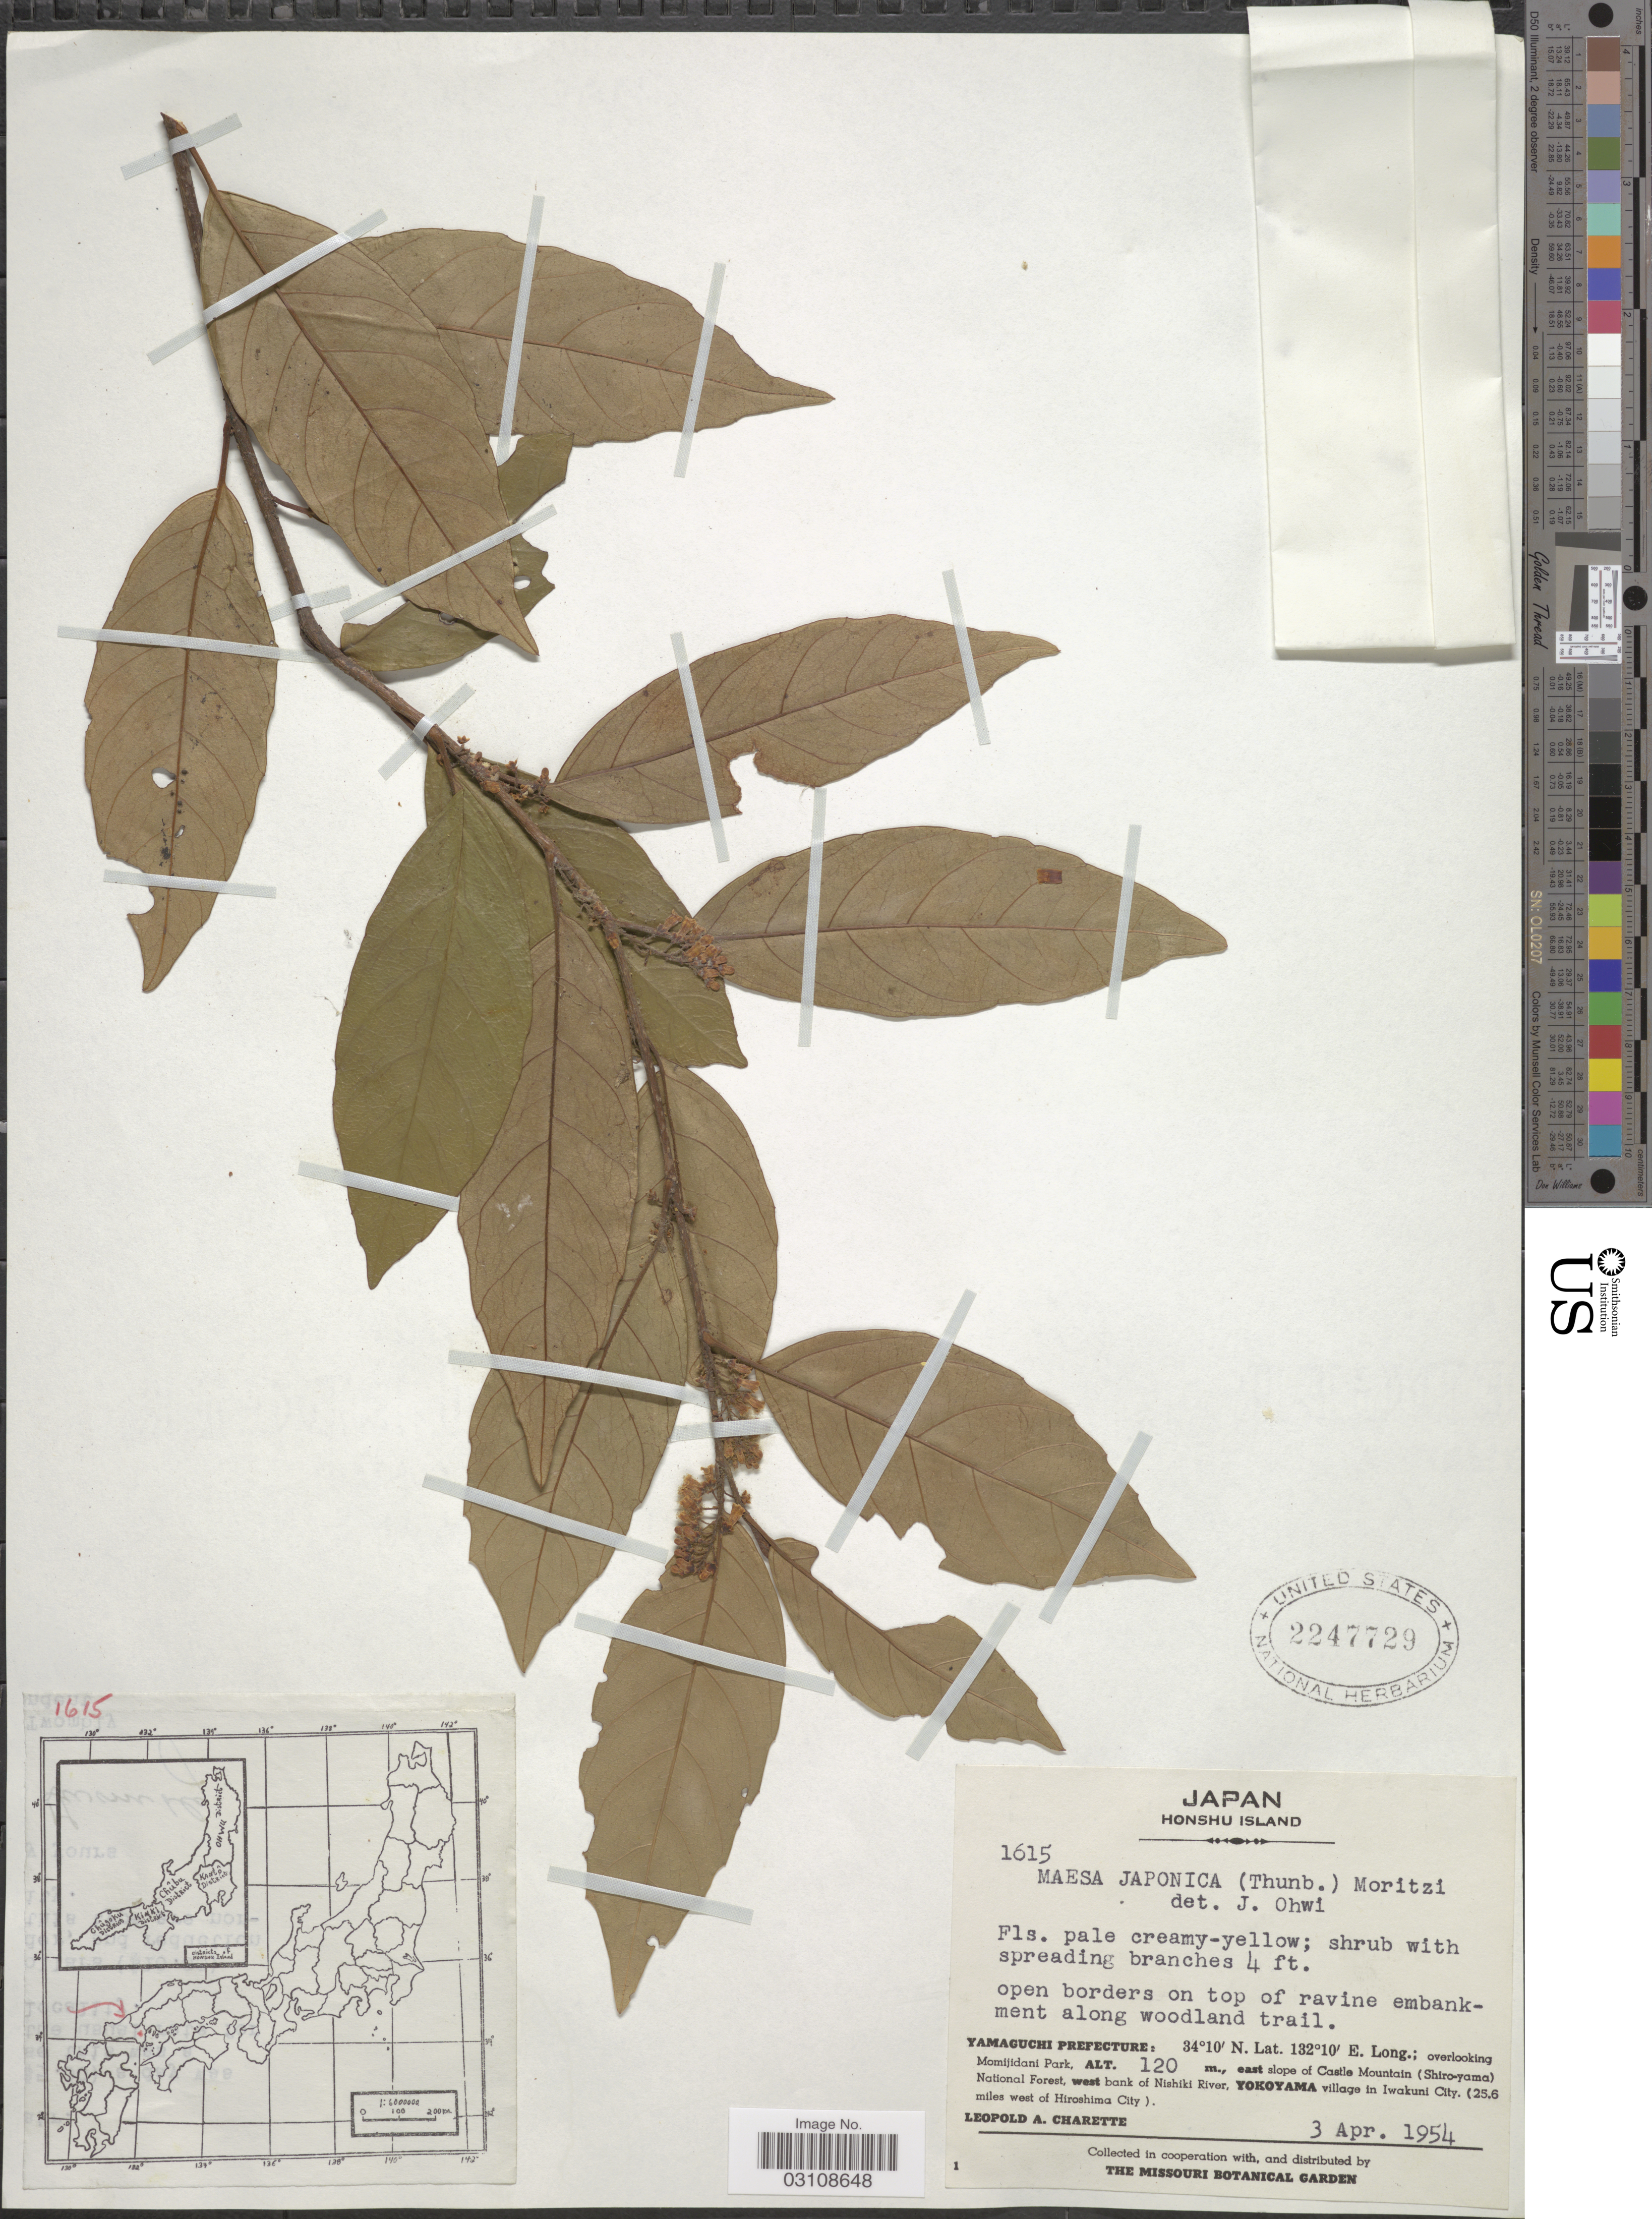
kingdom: Plantae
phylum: Tracheophyta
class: Magnoliopsida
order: Ericales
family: Primulaceae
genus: Maesa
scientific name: Maesa japonica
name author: Merr.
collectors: L. A. Charette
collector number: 1615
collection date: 1954-04-03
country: Japan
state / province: Yamaguti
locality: Honshu Island, Yamaguchi Prefecture, overlooking Momijidani Park, east slope of Castle Mountain (Shiro-yama) National Forest, west bank of Nishiki River, Yokoyama village in Iwankuni City. (25.6 miles west of Hiroshima City).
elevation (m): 120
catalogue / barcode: US 2247729